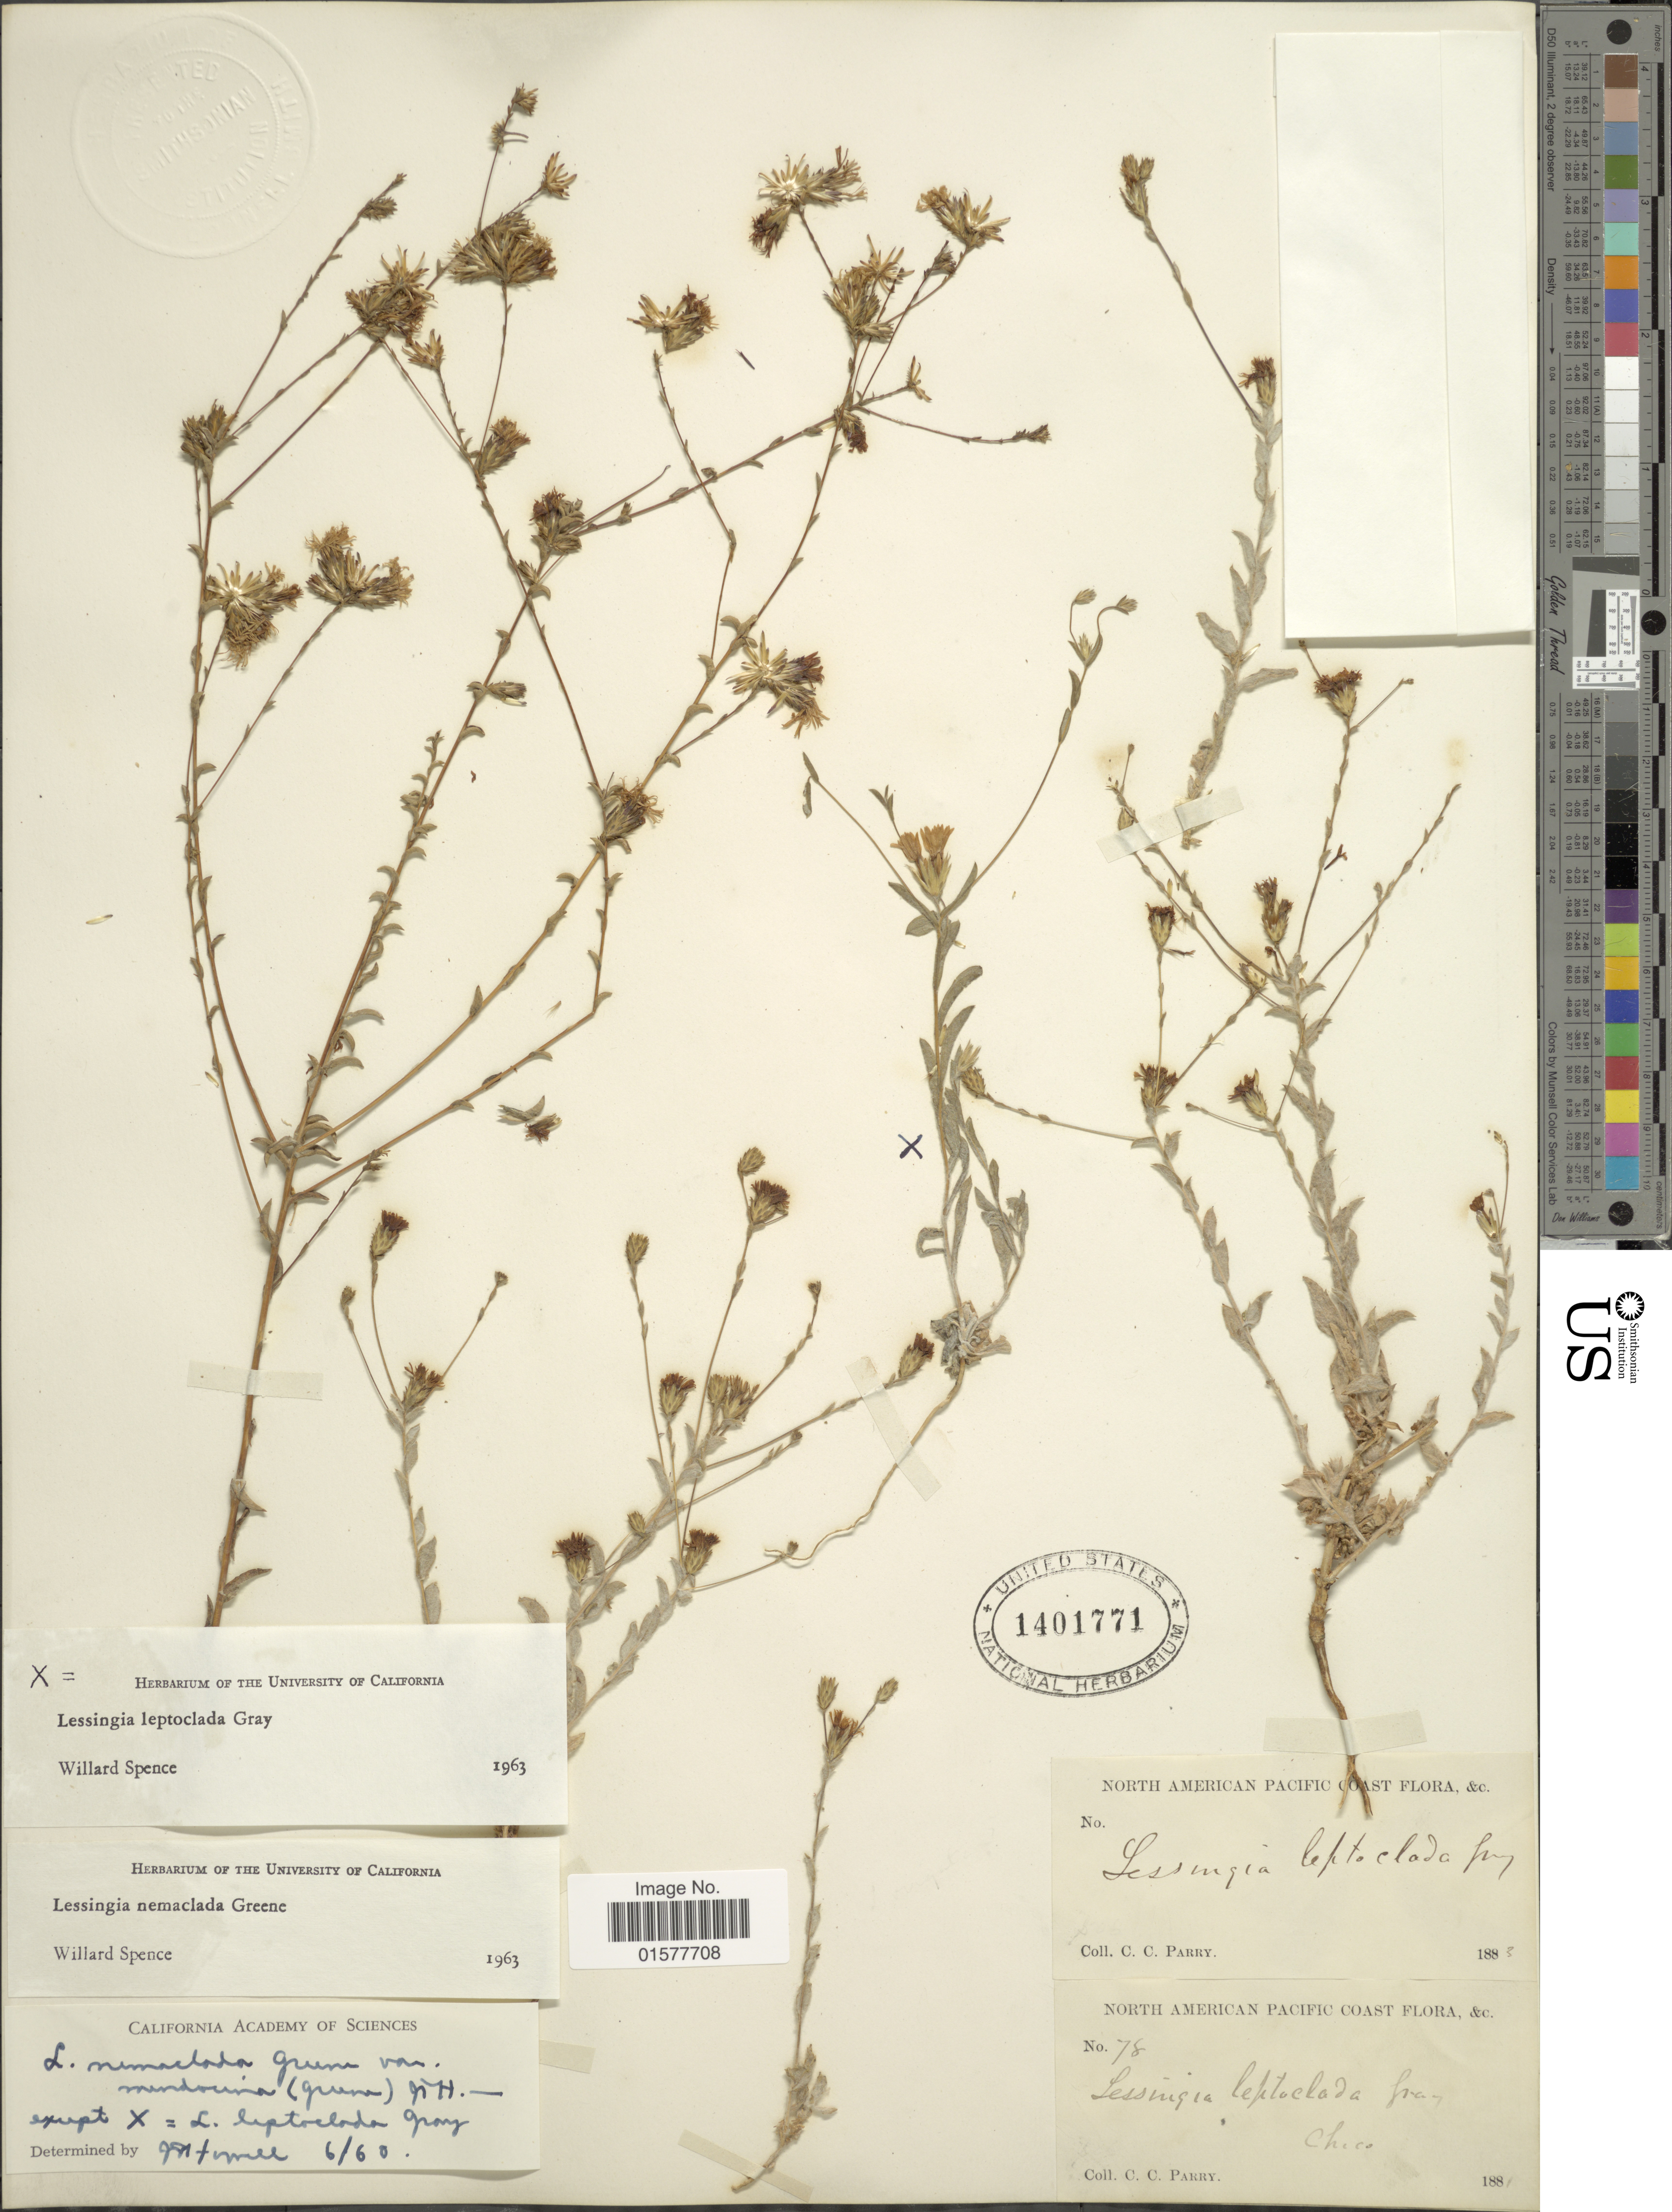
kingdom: Plantae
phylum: Tracheophyta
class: Magnoliopsida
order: Asterales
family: Asteraceae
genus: Lessingia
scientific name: Lessingia nemaclada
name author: Greene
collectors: C. C. Parry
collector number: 78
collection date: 1881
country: United States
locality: North American Pacific Coast, Chico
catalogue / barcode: US 1401771